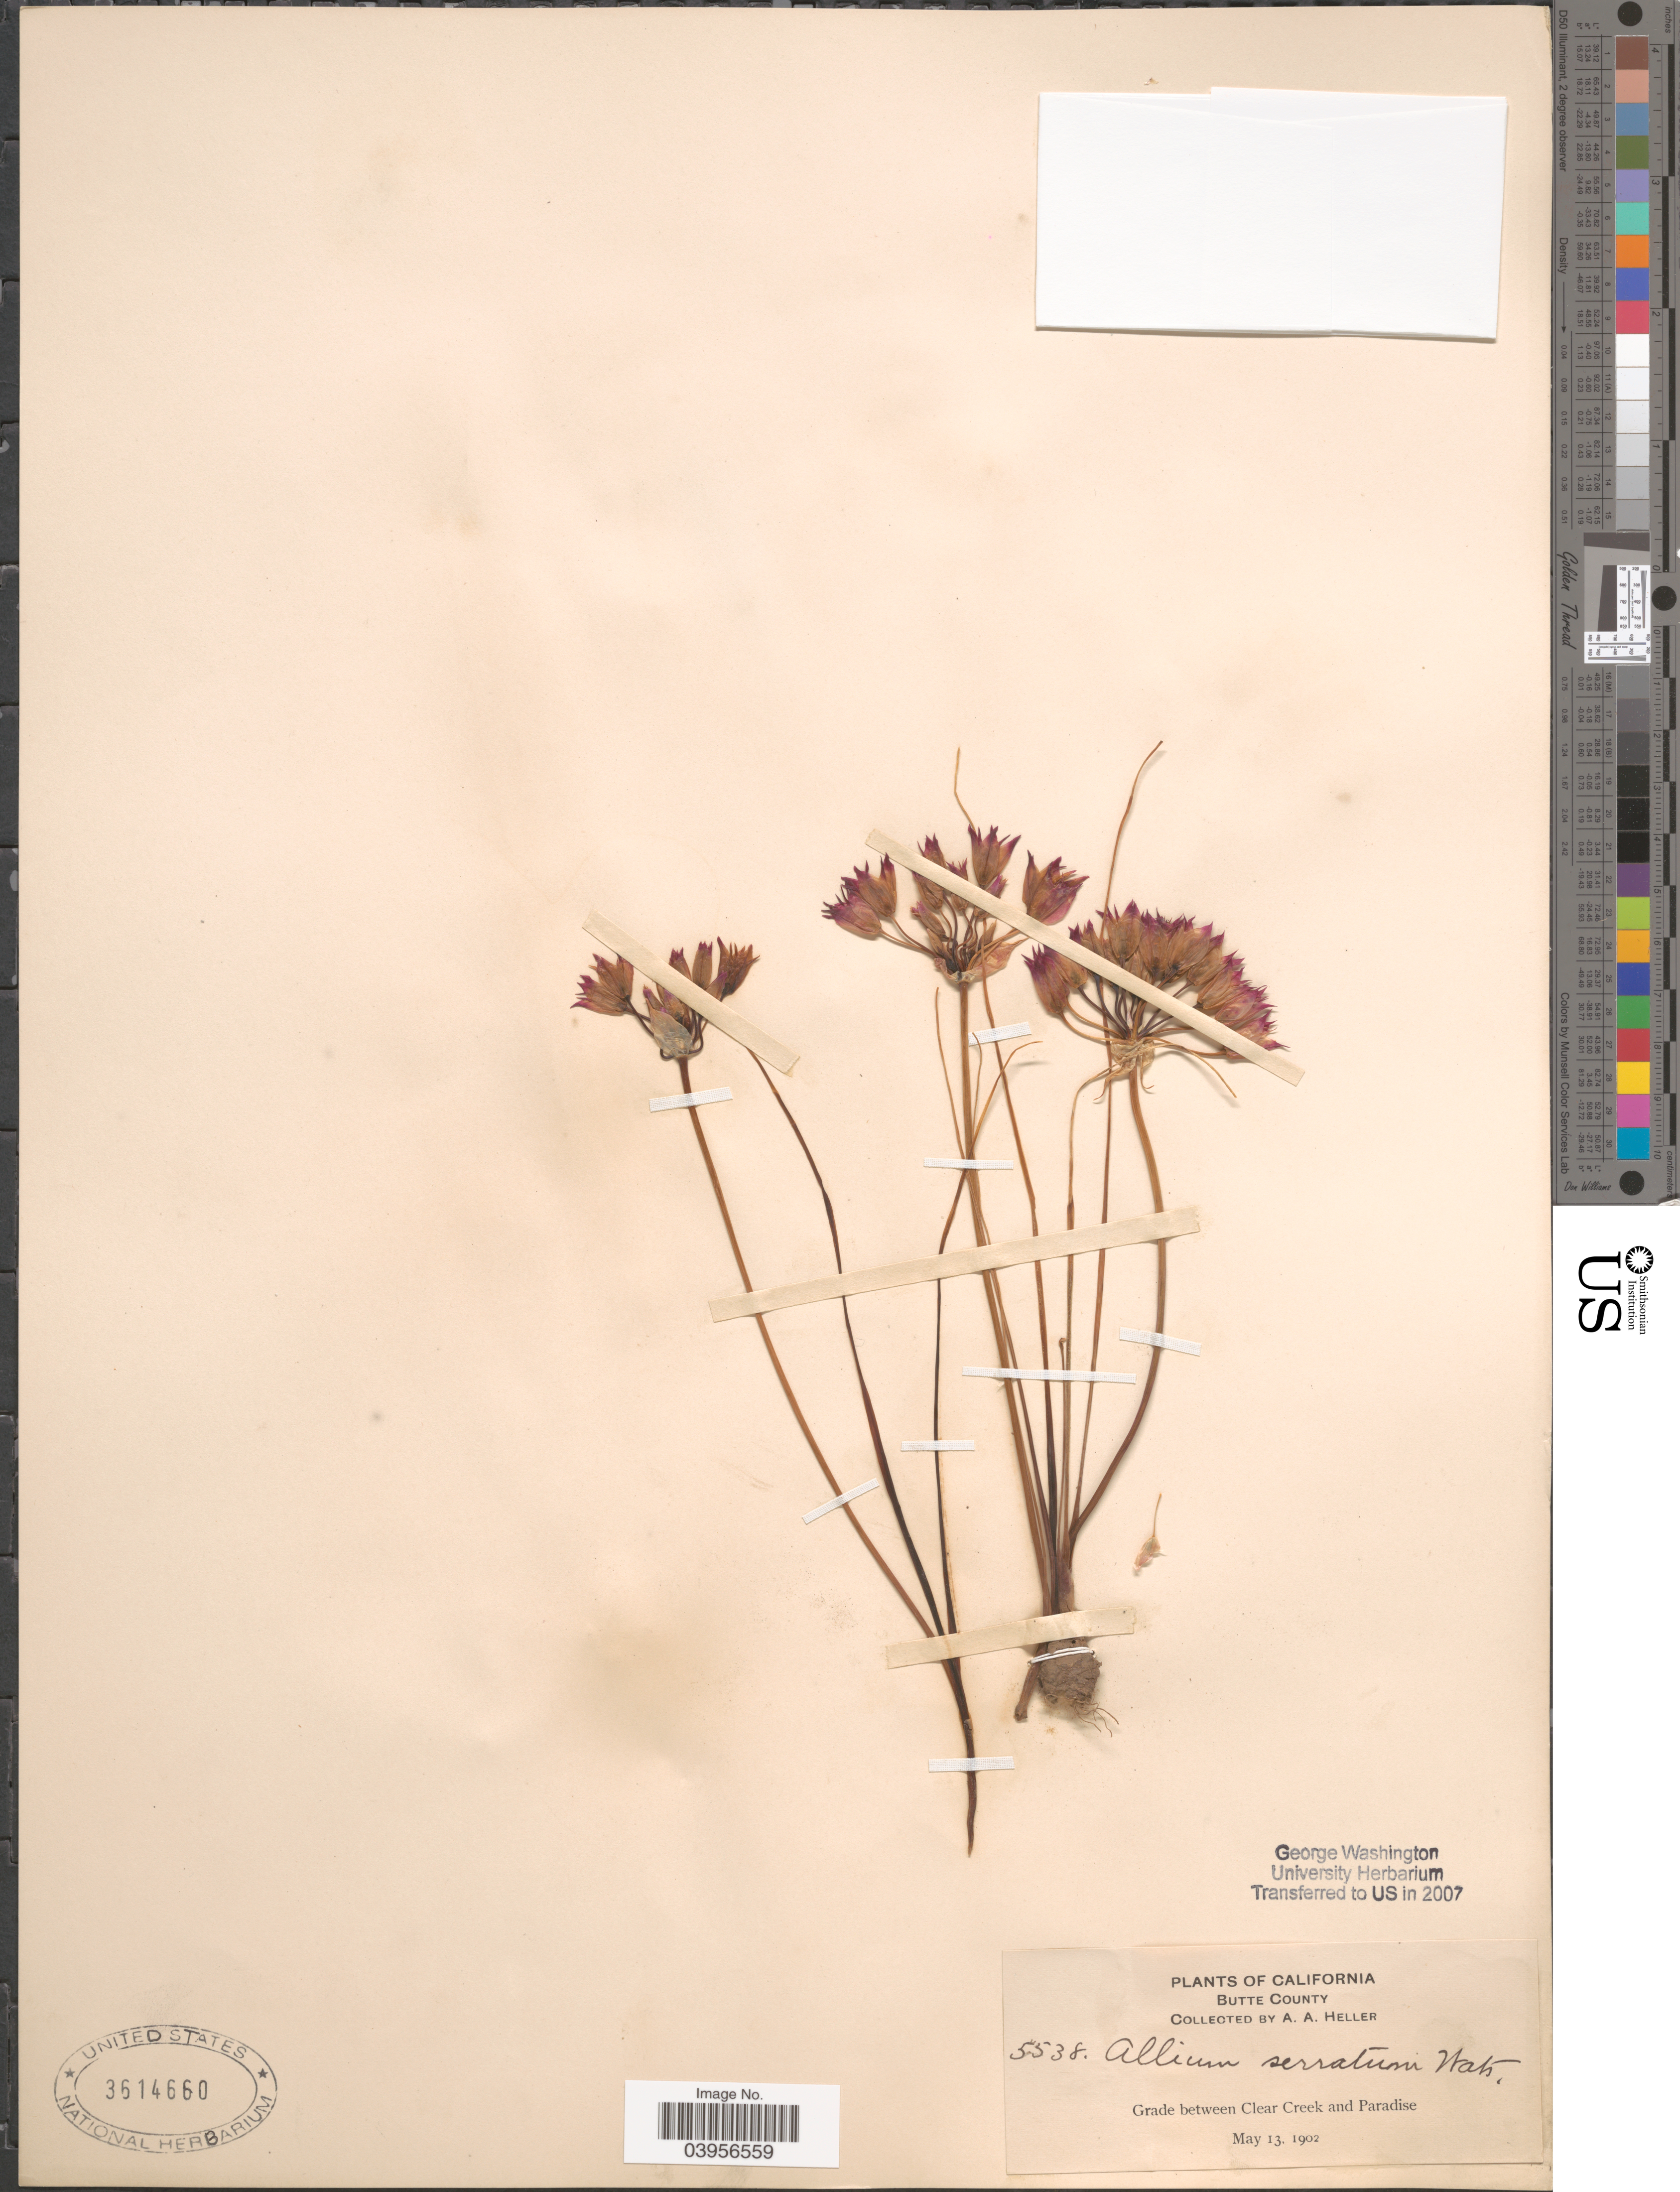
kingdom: Plantae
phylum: Tracheophyta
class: Liliopsida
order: Asparagales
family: Amaryllidaceae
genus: Allium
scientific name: Allium serra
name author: McNeal & Ownbey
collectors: A. A. Heller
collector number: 5538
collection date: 1902-05-13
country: United States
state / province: California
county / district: Butte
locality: Butte County. Grade between Clear Creek and Paradise.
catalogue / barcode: US 3614660